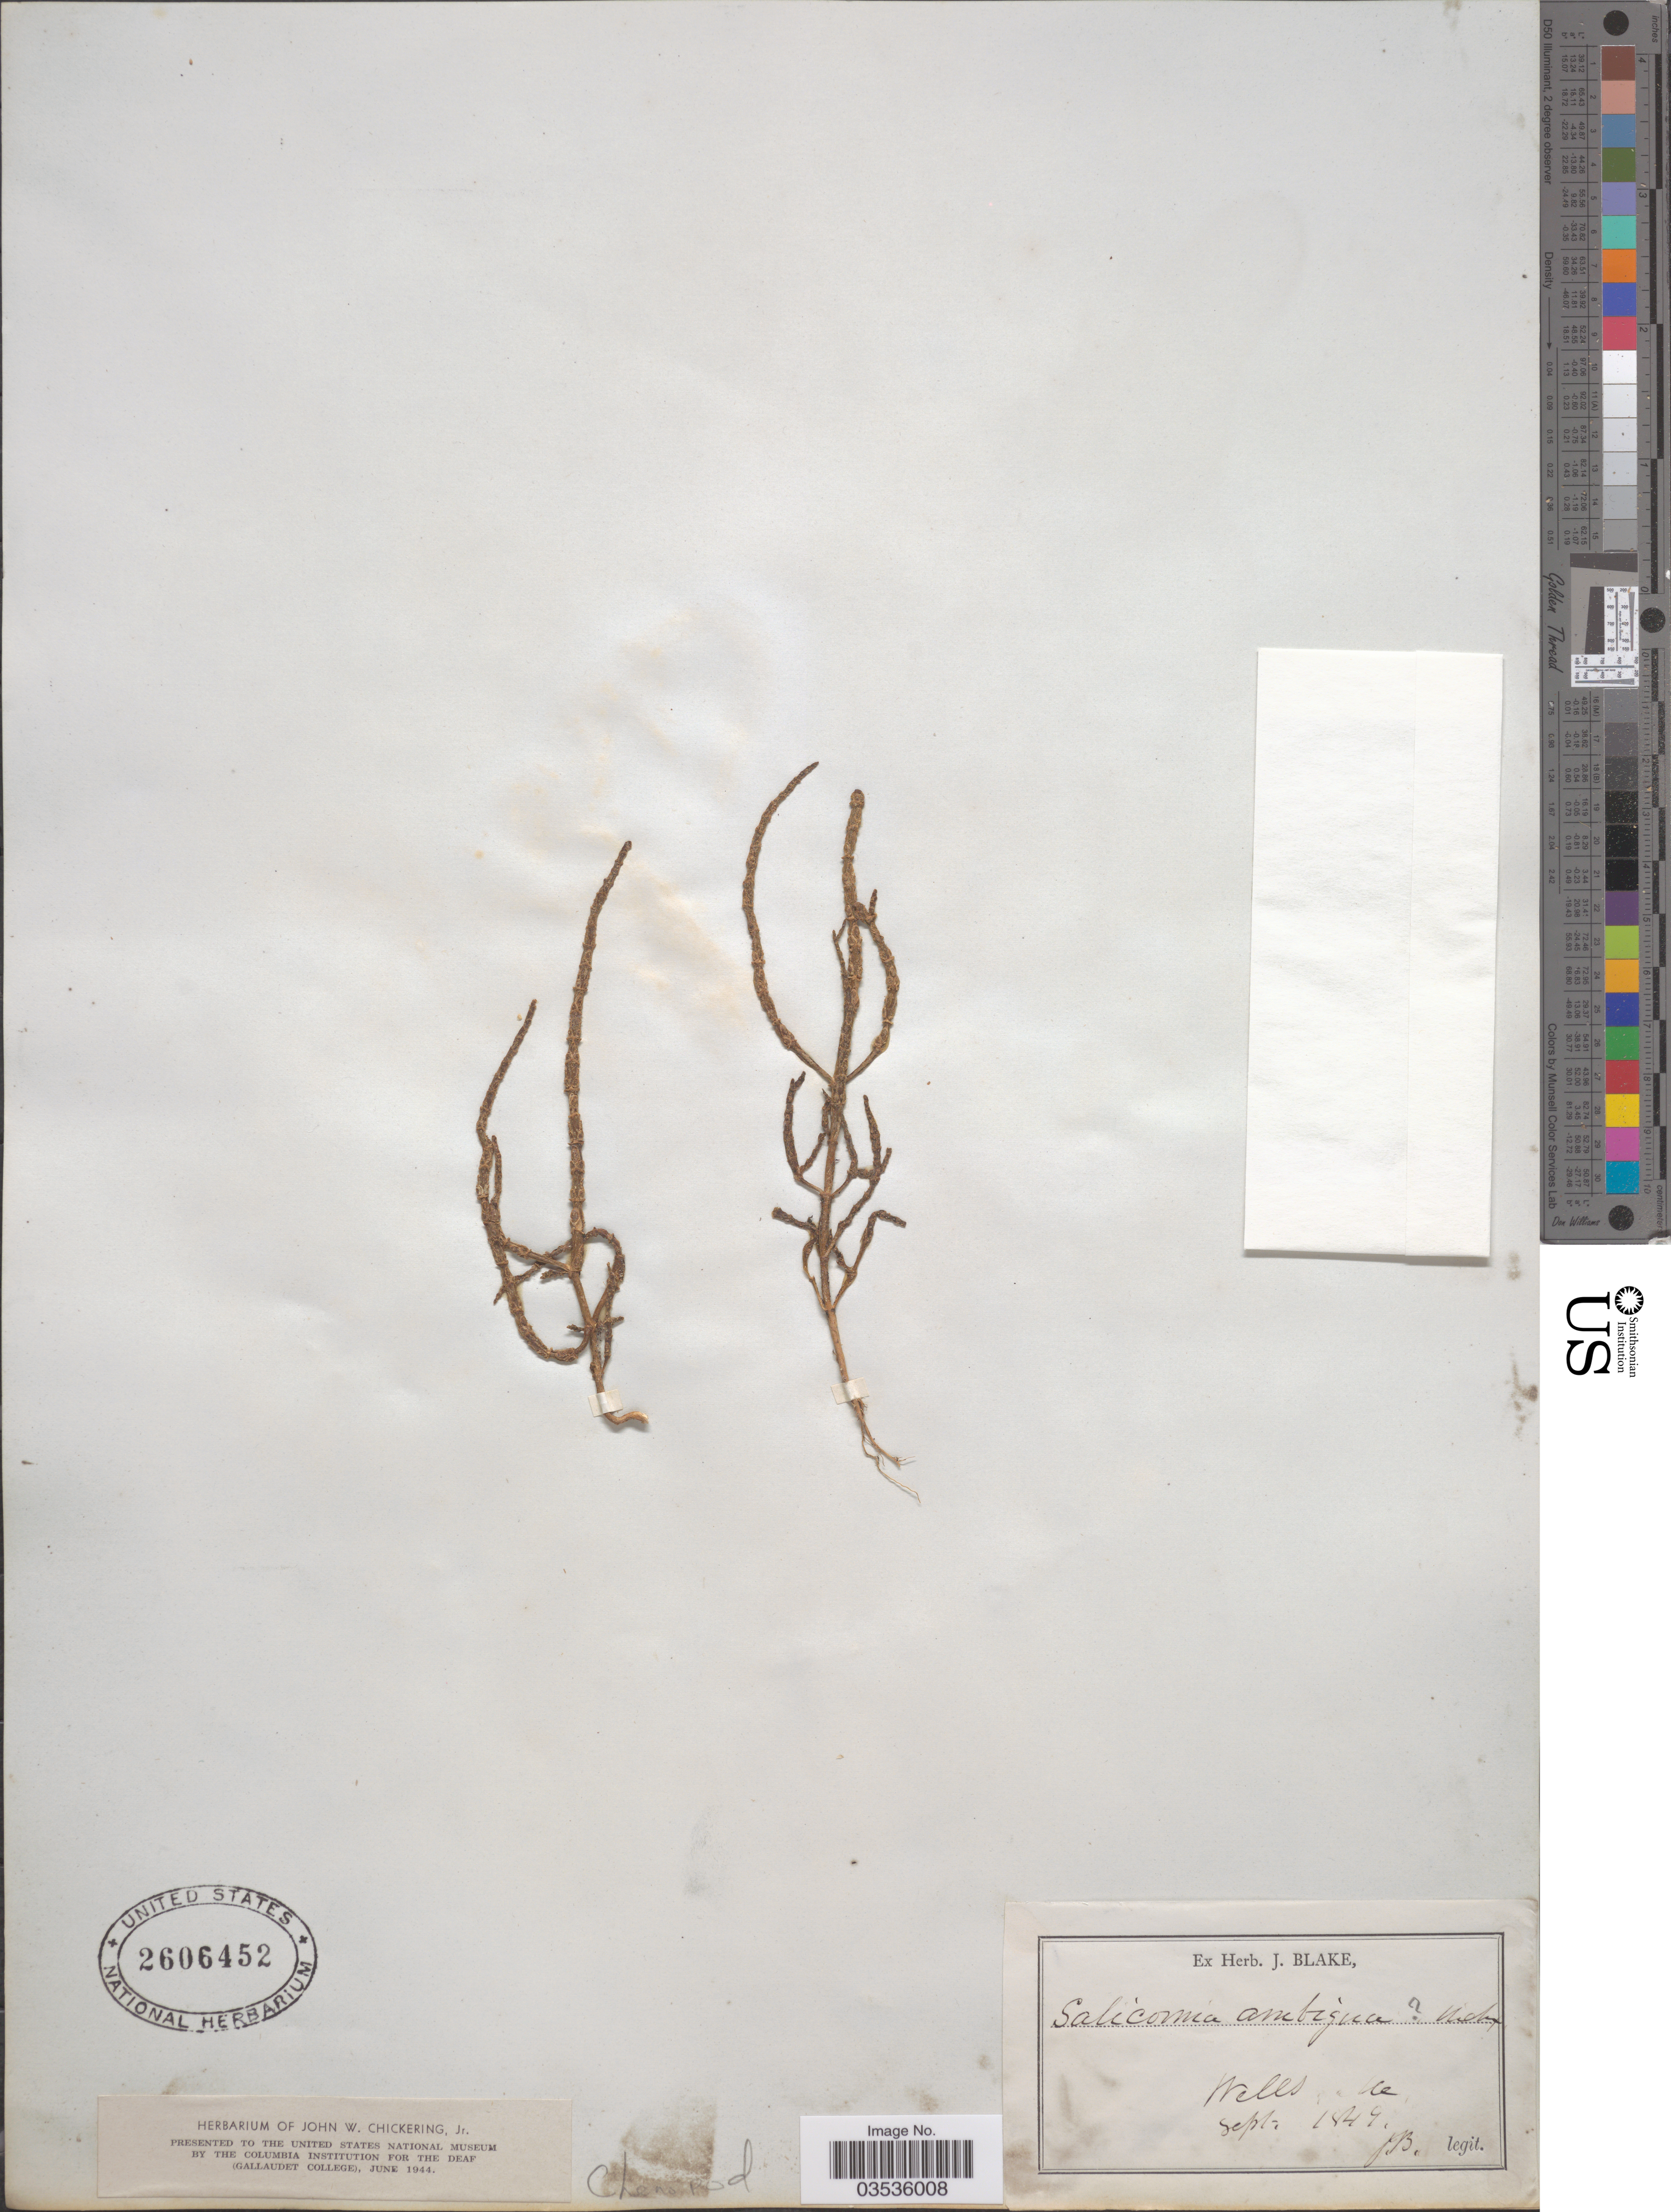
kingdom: Plantae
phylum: Tracheophyta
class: Magnoliopsida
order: Caryophyllales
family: Amaranthaceae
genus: Salicornia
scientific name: Salicornia virginica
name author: L.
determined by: Strong, Mark T., (BOT), Smithsonian Institution - National Museum of Natural History (UNITED STATES)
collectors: J. Blake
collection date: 1849-09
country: United States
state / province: Maine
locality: Wells.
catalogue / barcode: US 2606452